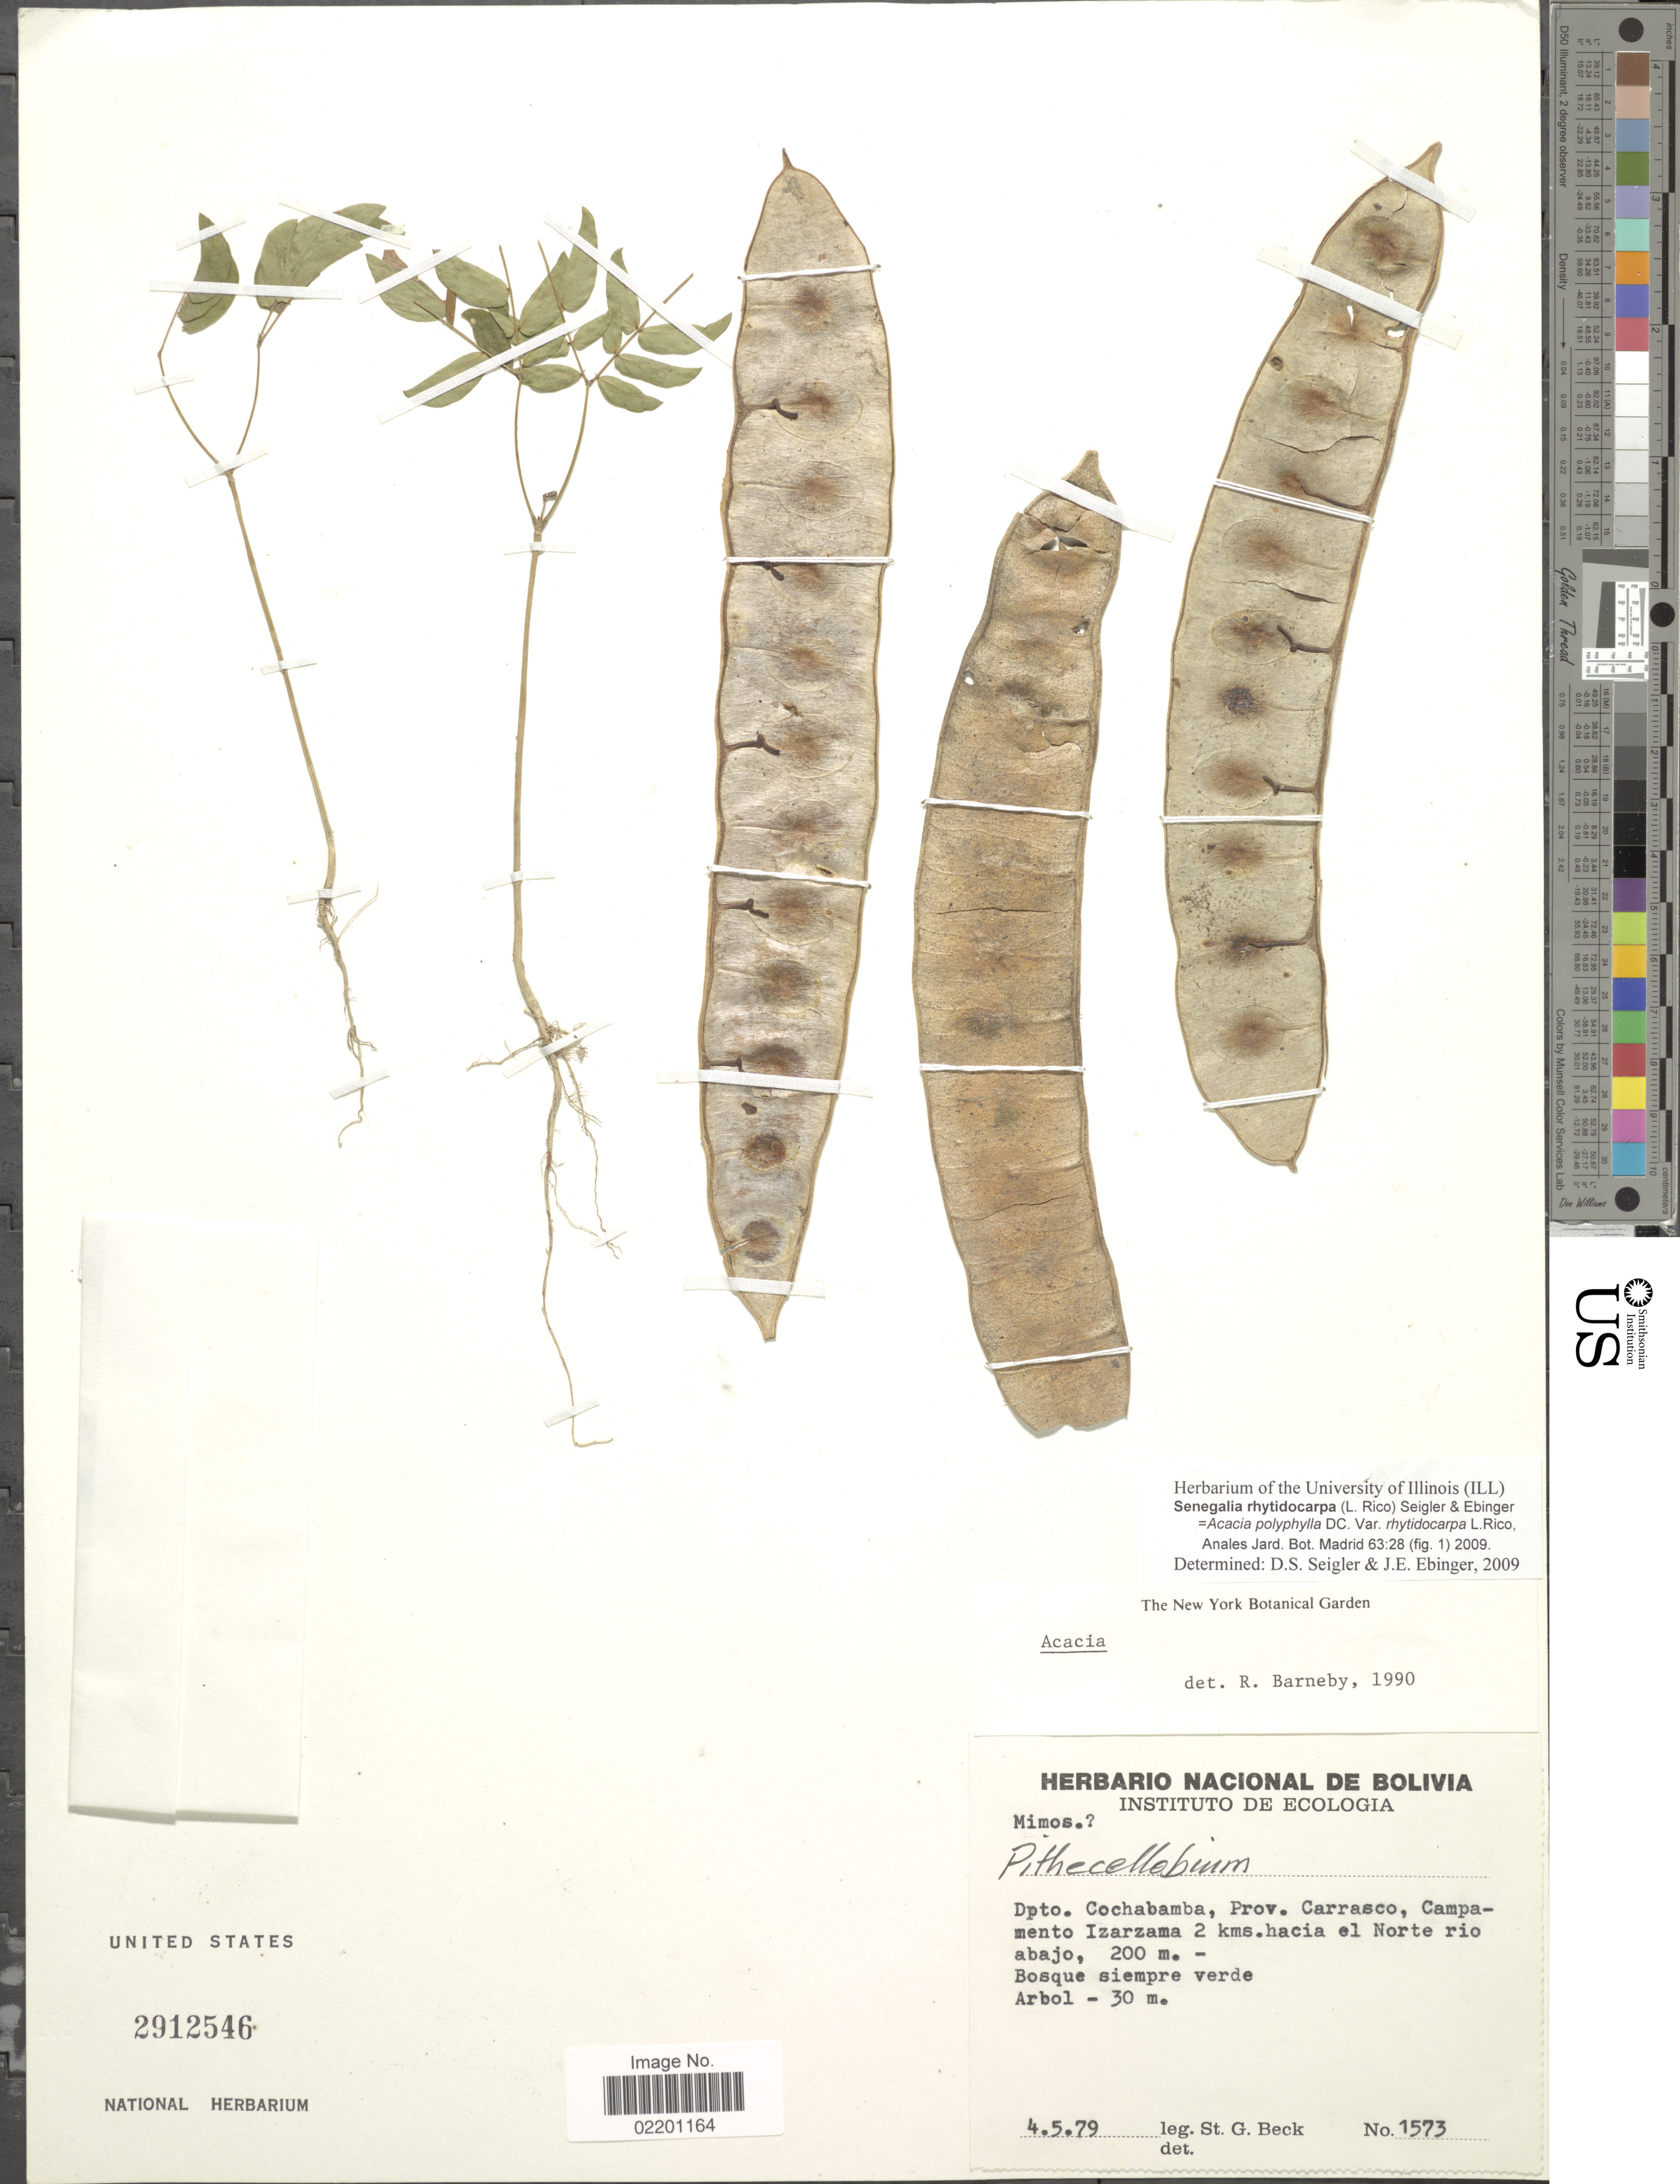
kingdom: Plantae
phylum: Tracheophyta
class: Magnoliopsida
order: Fabales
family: Fabaceae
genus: Senegalia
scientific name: Senegalia rhytidocarpa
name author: (L. Rico) Seigler & Ebinger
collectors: S. G. Beck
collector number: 1573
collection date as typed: Transcribed d/m/y: 4/5/79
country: Bolivia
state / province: Cochabamba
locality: Dpto. Cochabamba, Prov. Carrasco, Campamento Izarzama 2 kms. hacia el Norte rio abajo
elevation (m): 200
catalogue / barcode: US 2912546